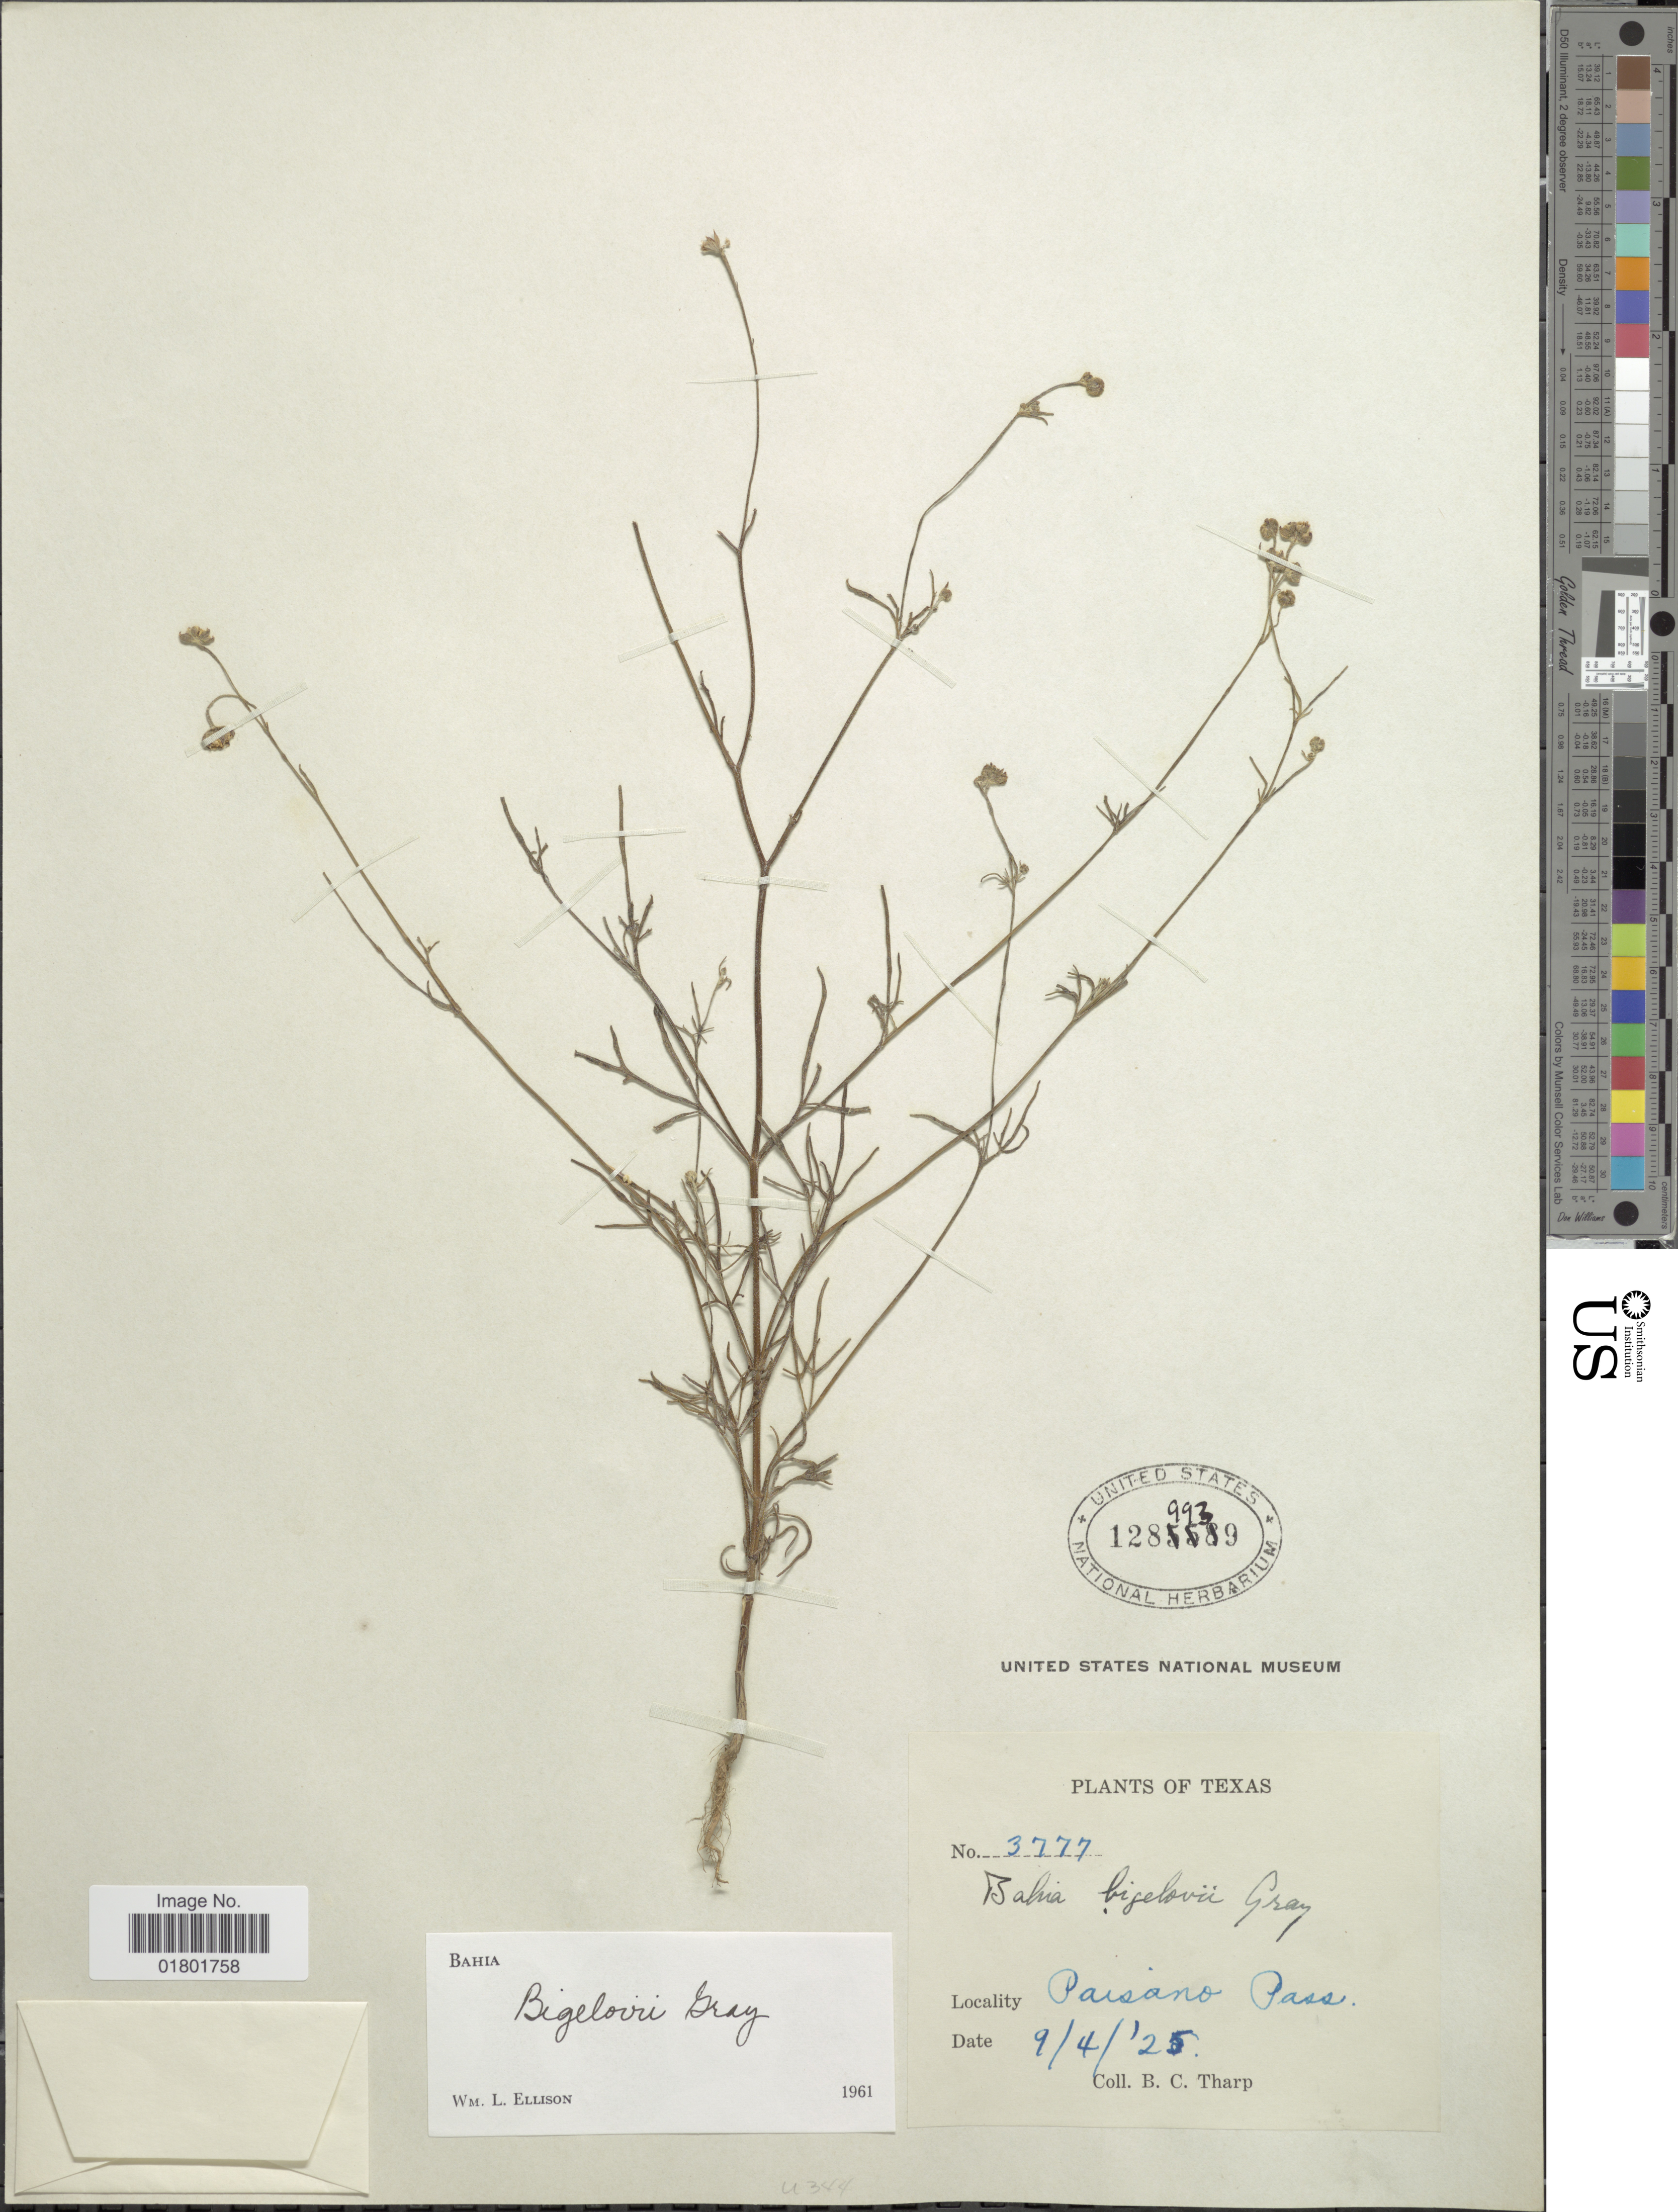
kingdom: Plantae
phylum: Tracheophyta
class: Magnoliopsida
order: Asterales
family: Asteraceae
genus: Bahia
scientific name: Bahia bigelovii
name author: A. Gray in Emory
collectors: B. C. Tharp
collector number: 3777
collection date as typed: Transcribed d/m/y: 4/9/25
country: United States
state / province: Texas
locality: Paisano Pass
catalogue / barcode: US 1289939